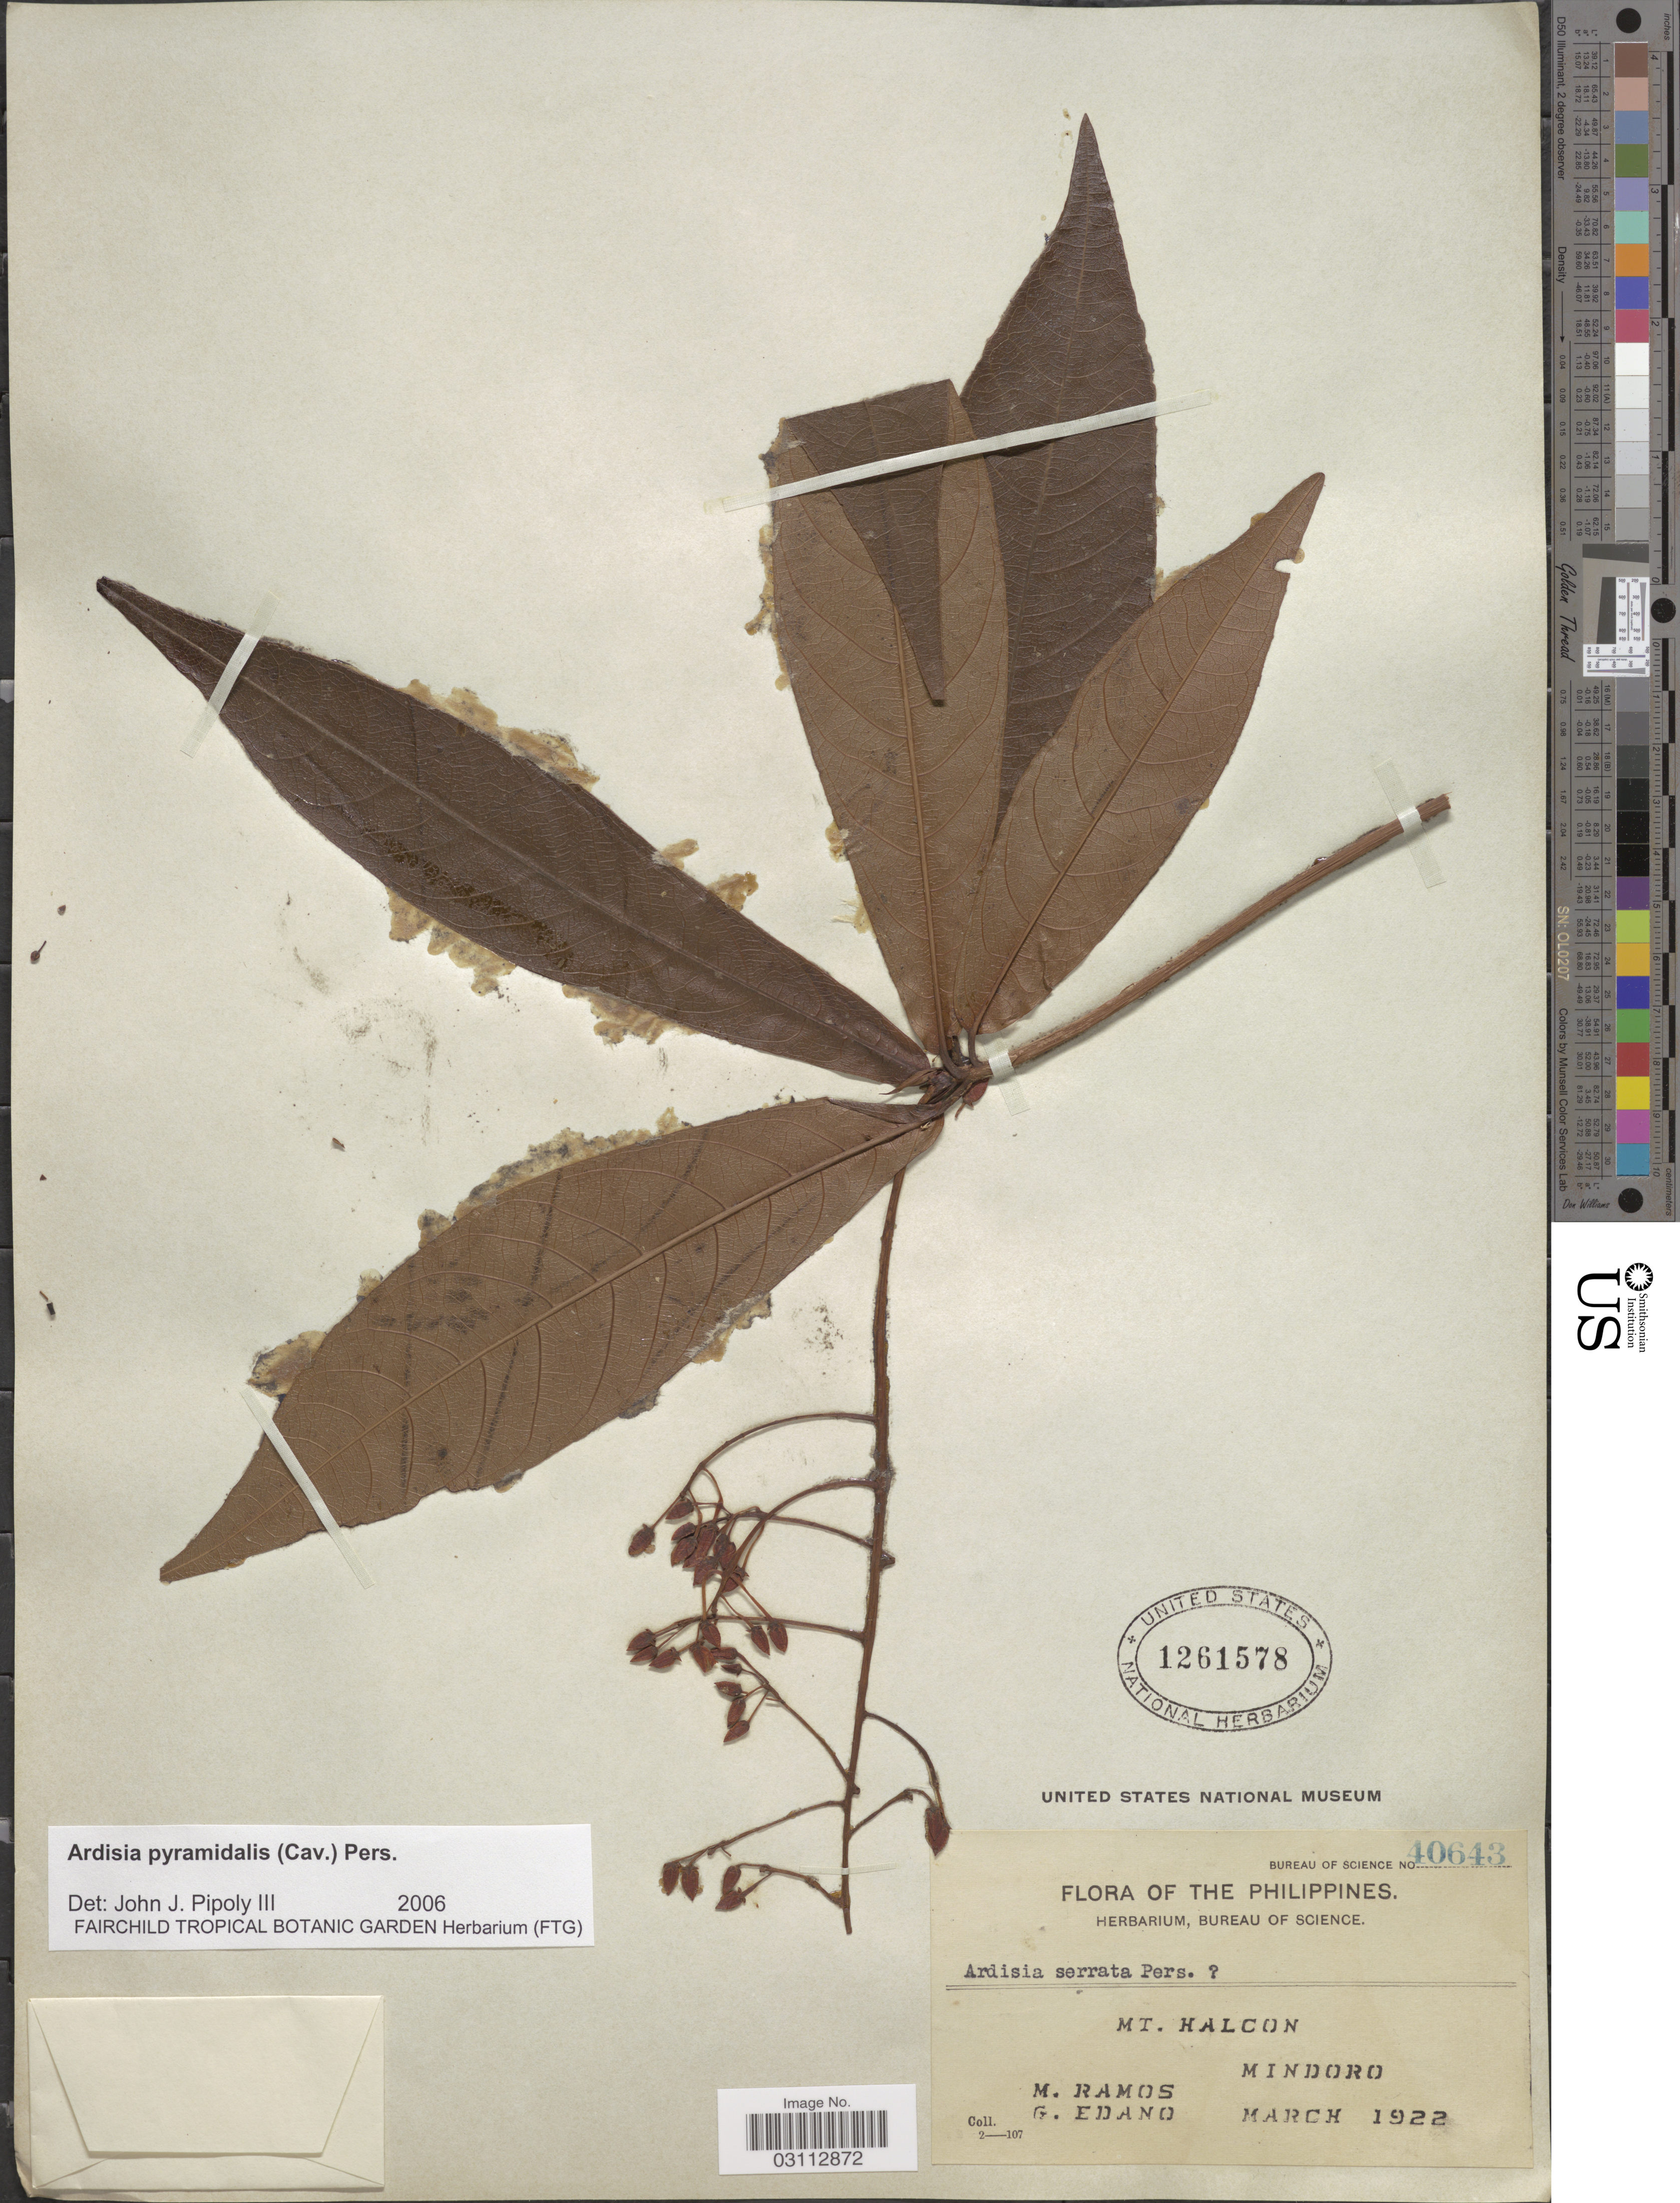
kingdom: Plantae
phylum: Tracheophyta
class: Magnoliopsida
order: Ericales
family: Primulaceae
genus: Ardisia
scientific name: Ardisia pyramidalis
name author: (Cav.) Pers.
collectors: M. Ramos & G. Edaño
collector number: Bureau of Science 40643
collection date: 1922-03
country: Philippines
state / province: Mimaropa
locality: Mt. Halcon. Mindoro.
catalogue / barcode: US 1261578